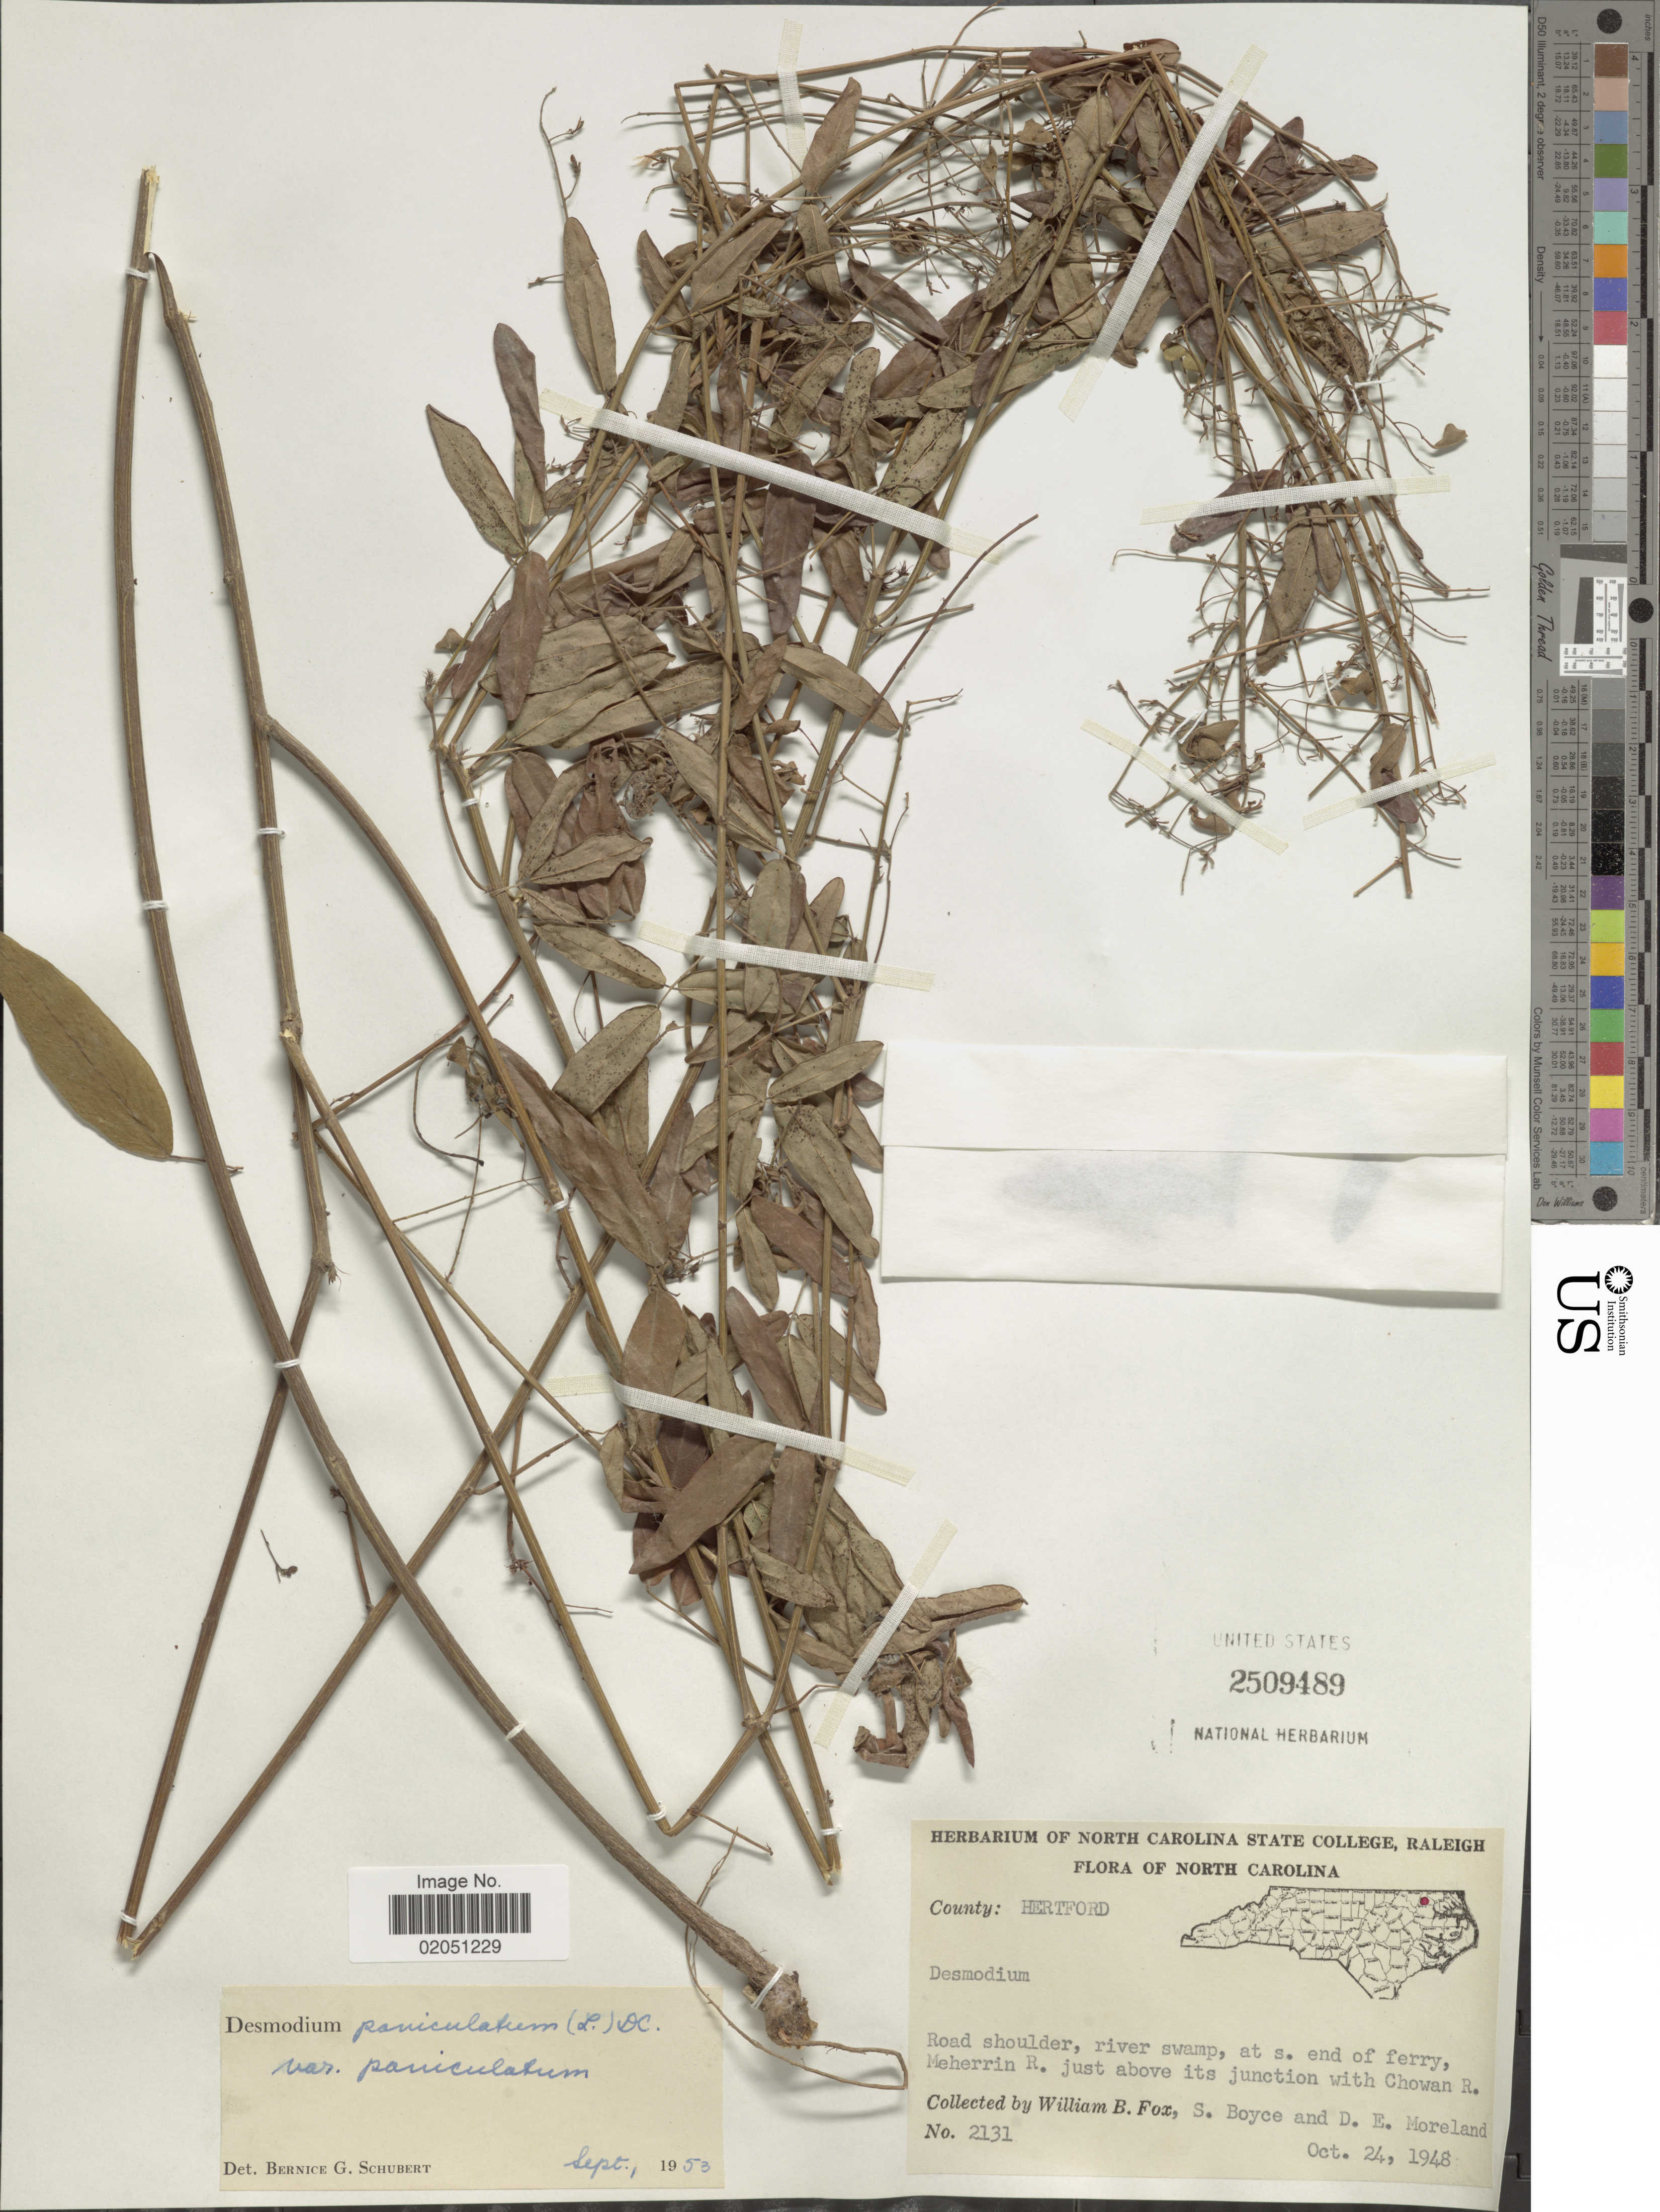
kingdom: Plantae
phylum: Tracheophyta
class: Magnoliopsida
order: Fabales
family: Fabaceae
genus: Desmodium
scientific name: Desmodium paniculatum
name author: (L.) DC.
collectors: W. B. Fox, S. Boyce & D. Moreland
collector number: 2131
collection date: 1948-10-24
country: United States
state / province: North Carolina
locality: County: Hertford, Road shoulder, river swamp, at s. end of ferry, Meherrin R. just above its junction with Chowan R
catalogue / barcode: US 2509489